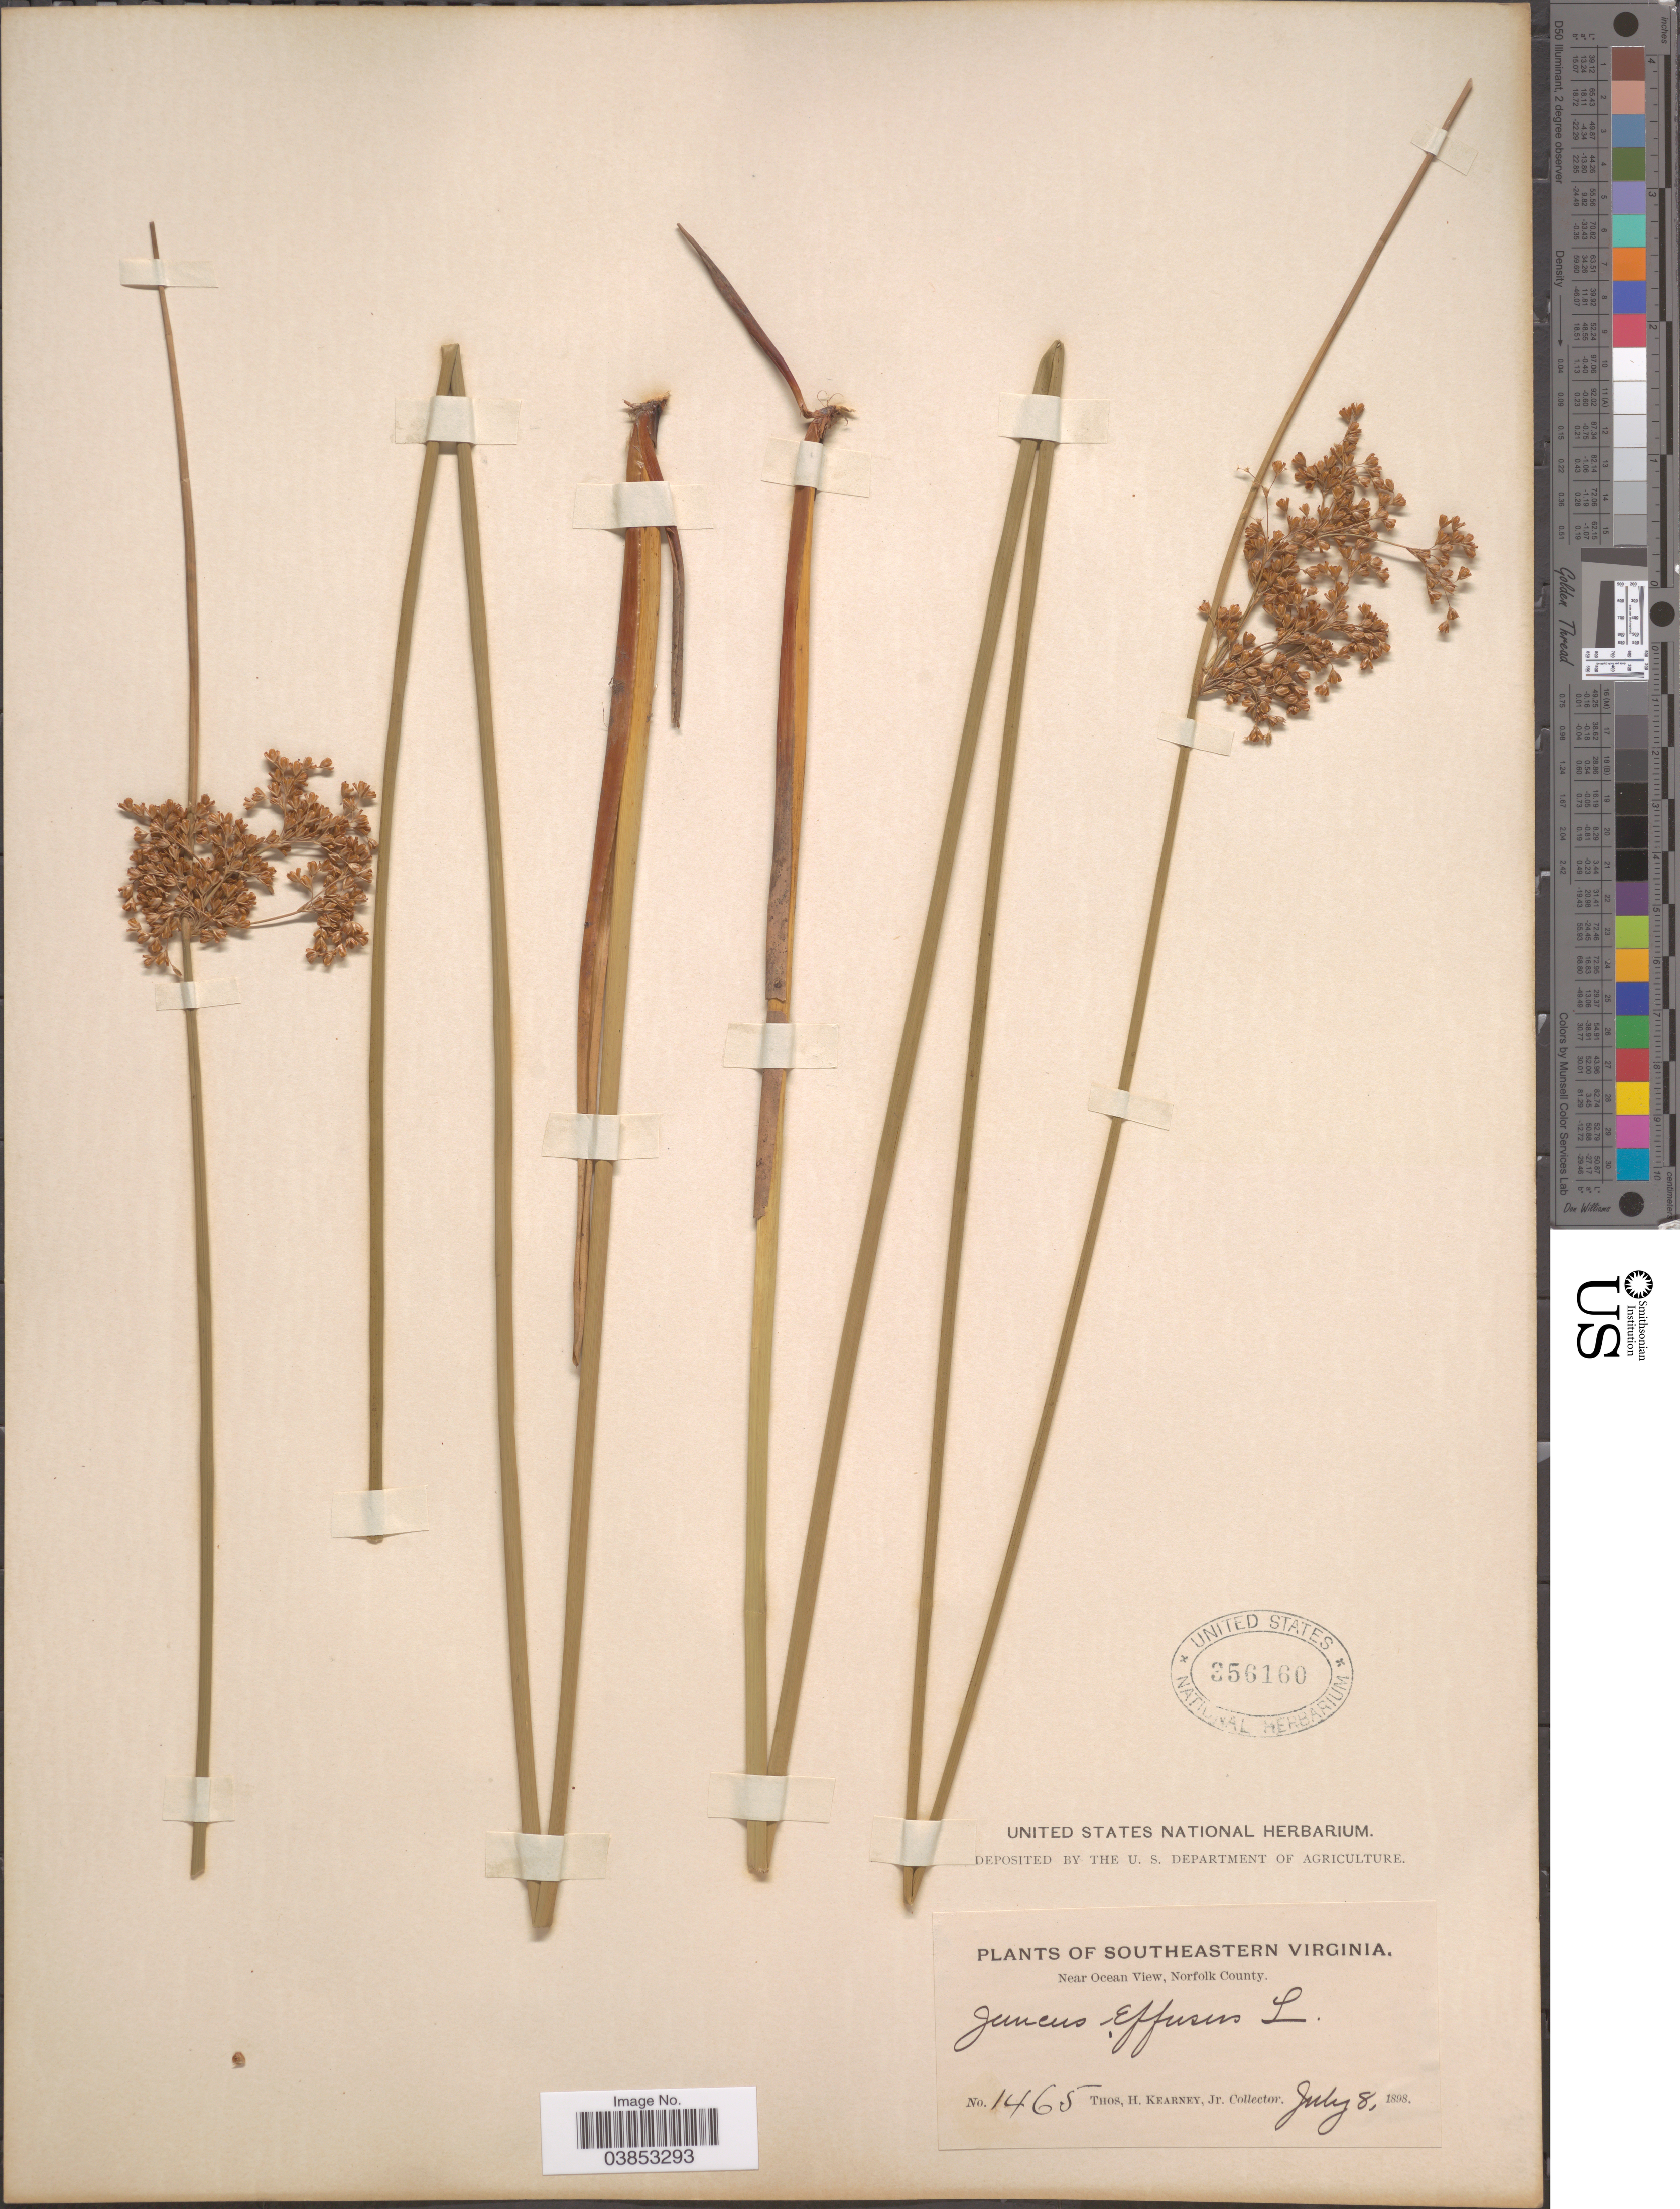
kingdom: Plantae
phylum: Tracheophyta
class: Liliopsida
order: Poales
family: Juncaceae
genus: Juncus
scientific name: Juncus effusus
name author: L.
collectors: T. H. Kearney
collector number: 1465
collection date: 1898-07-08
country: United States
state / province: Virginia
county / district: City of Norfolk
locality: Southeastern Virginia. Near Ocean View, Norfolk County.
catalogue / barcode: US 356160